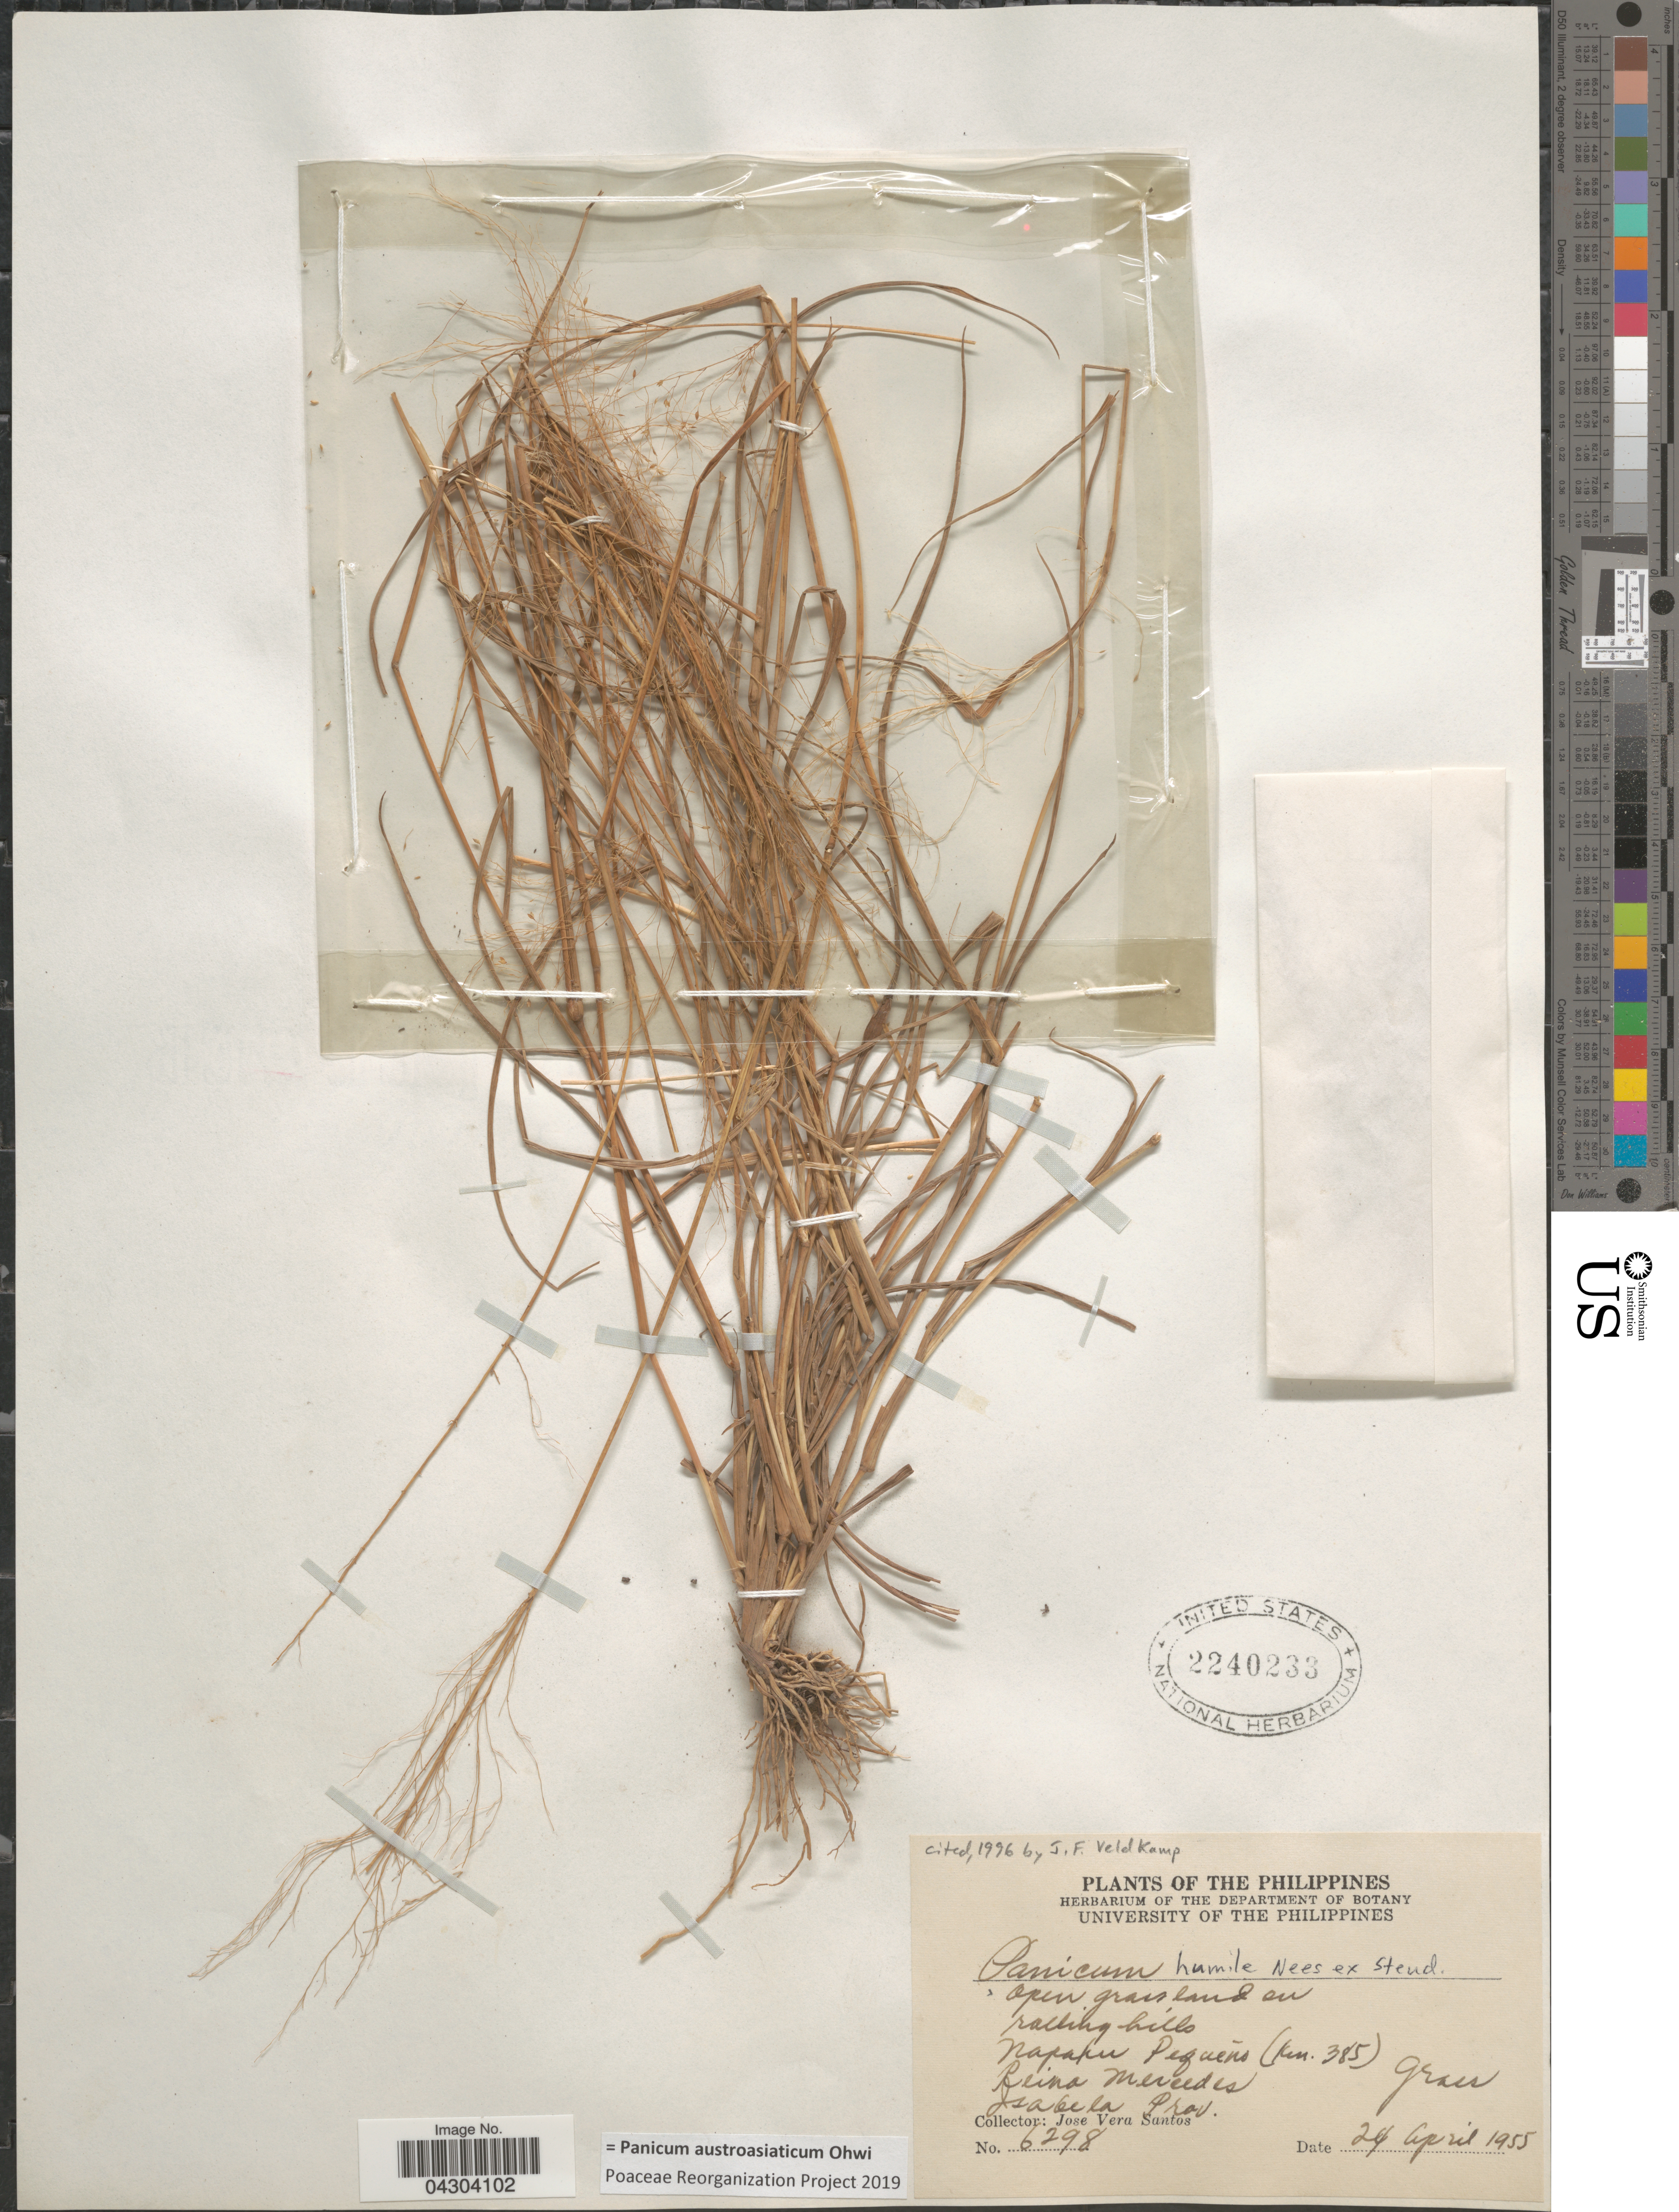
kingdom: Plantae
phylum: Tracheophyta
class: Liliopsida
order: Poales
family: Poaceae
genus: Panicum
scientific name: Panicum austroasiaticum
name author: Ohwi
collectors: J. Vera Santos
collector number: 6298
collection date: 1955-04-29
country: Philippines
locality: Napaku Pequeño (km. 385). Reina Mercedes. Isabela Prov.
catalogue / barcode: US 2240233